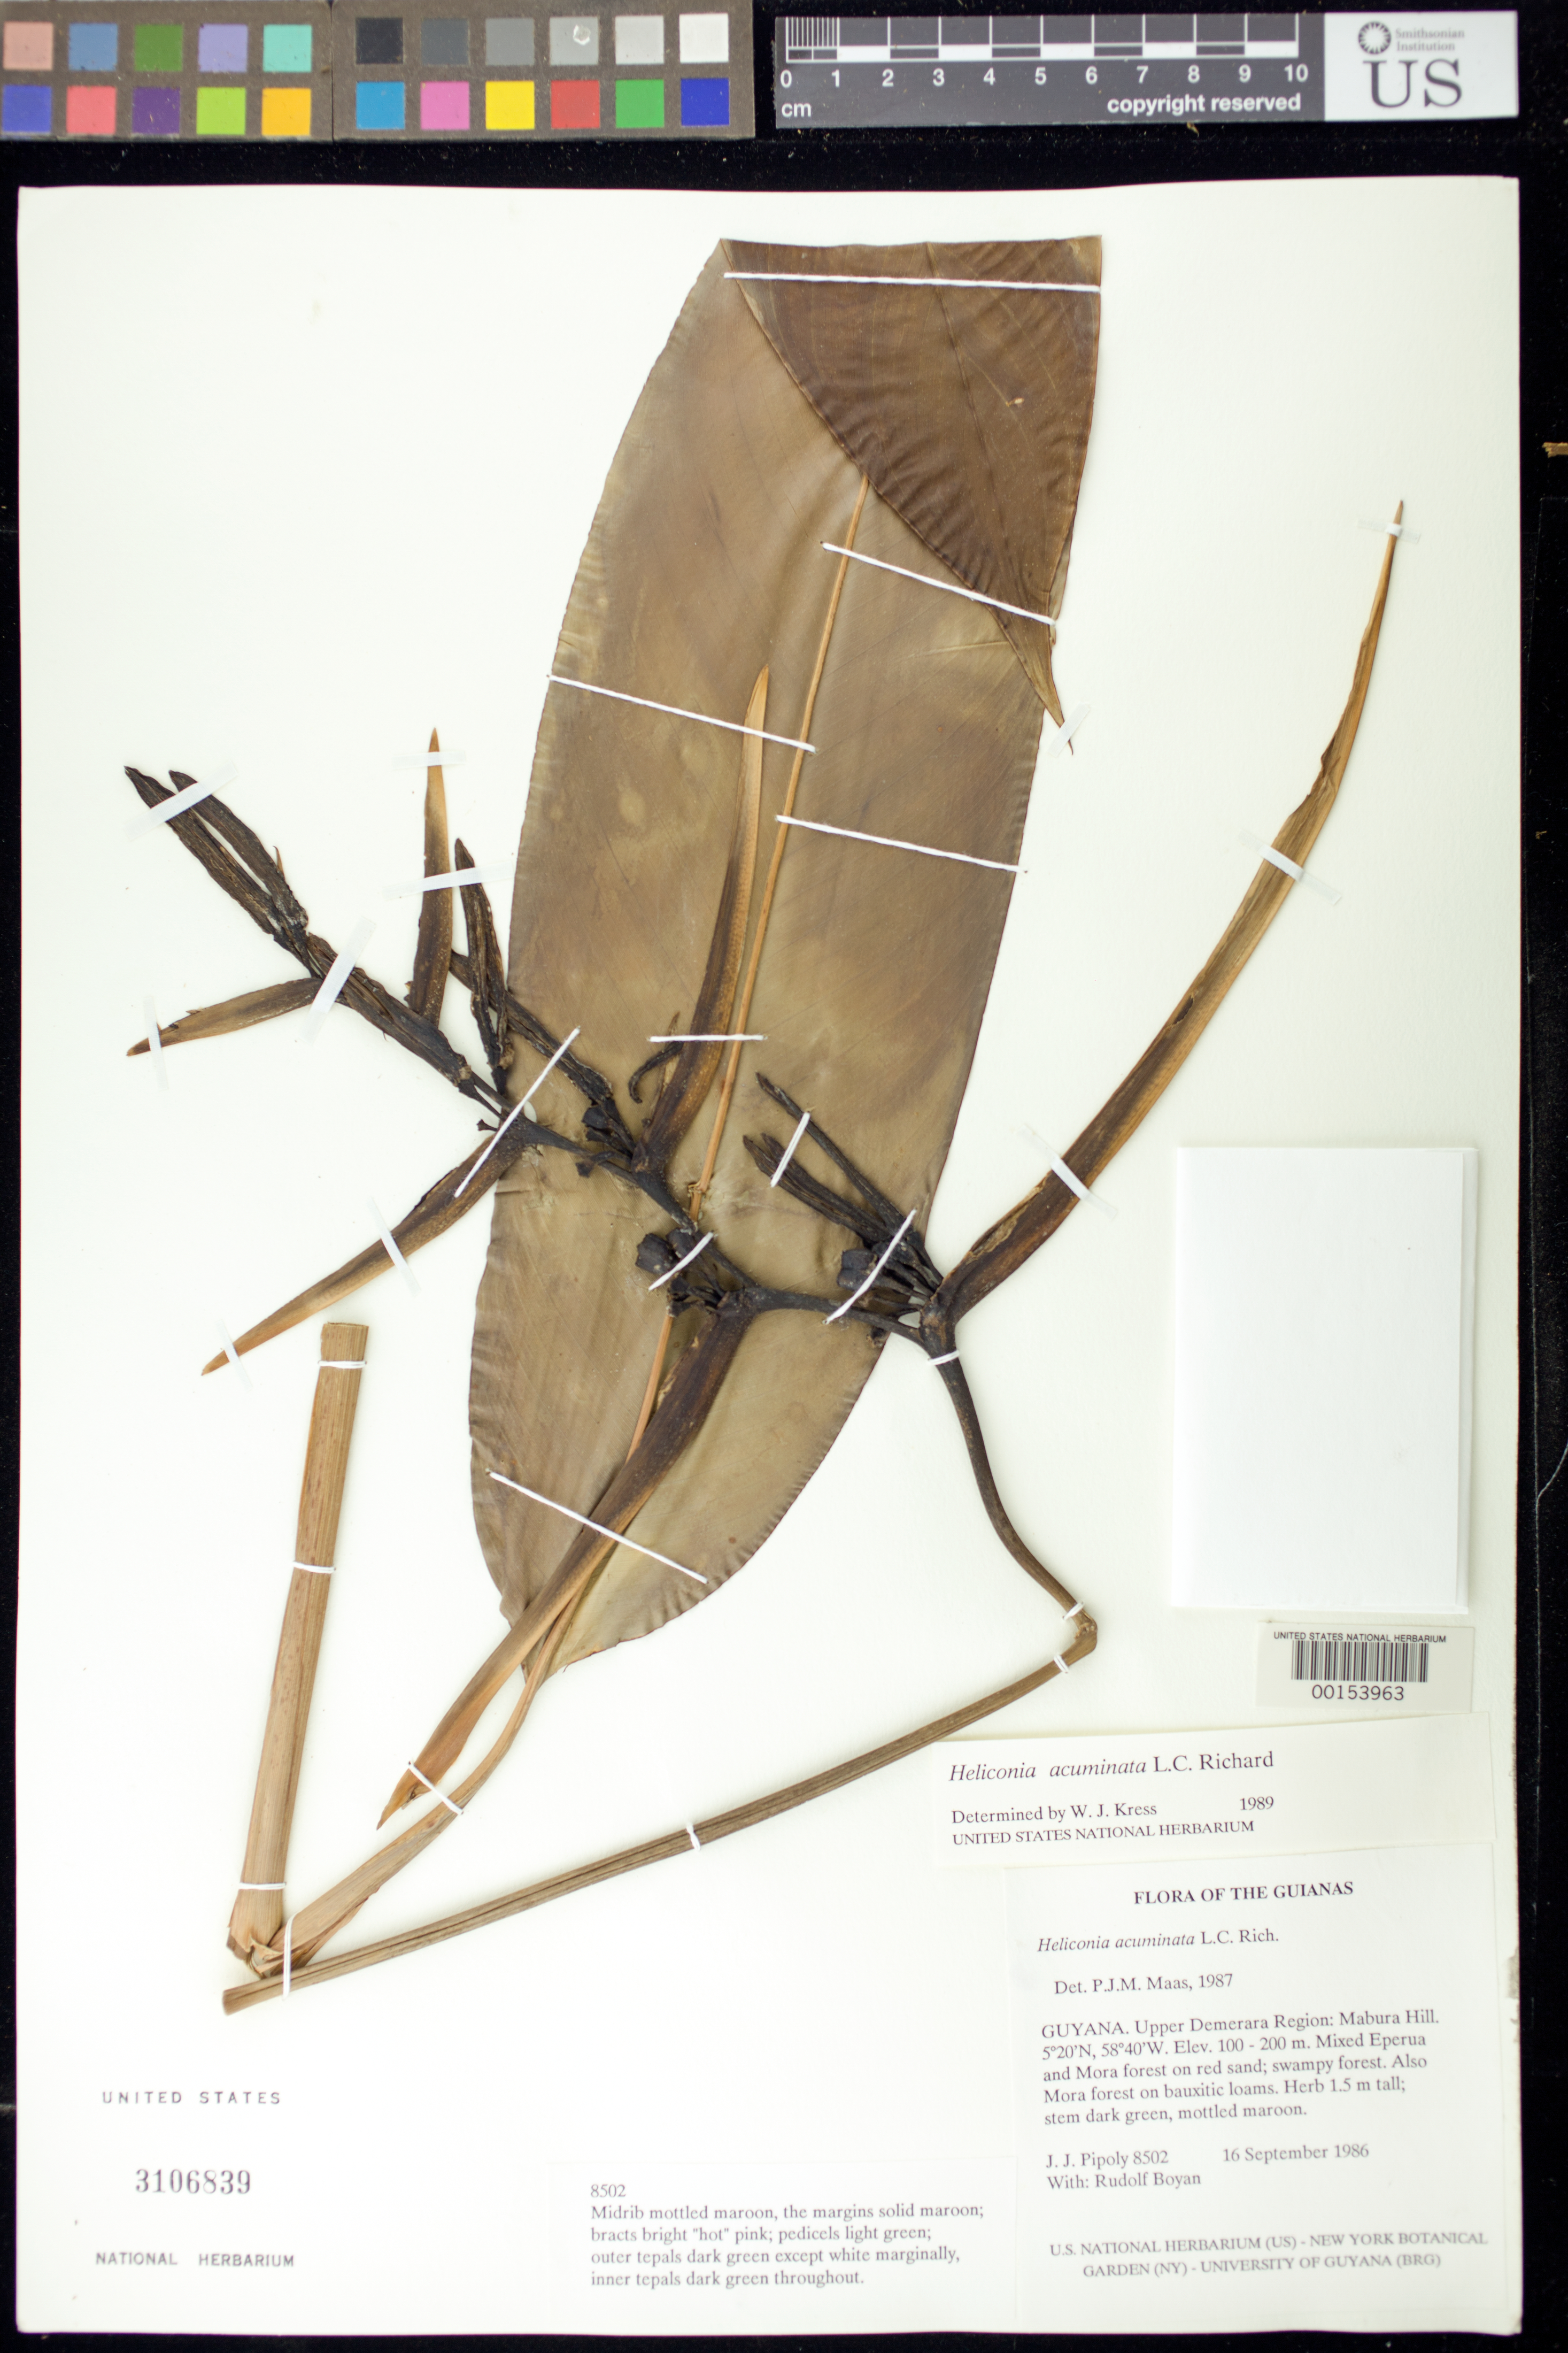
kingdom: Plantae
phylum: Tracheophyta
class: Liliopsida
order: Zingiberales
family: Heliconiaceae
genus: Heliconia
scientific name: Heliconia acuminata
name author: A. Rich.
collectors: J. J. Pipoly & R. Boyan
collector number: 8502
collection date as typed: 16 Sep 1986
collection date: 1986-09-16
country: Guyana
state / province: U. Demerara-Berbice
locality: Upper demerara region: mabura hill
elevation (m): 100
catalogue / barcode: US 3106839